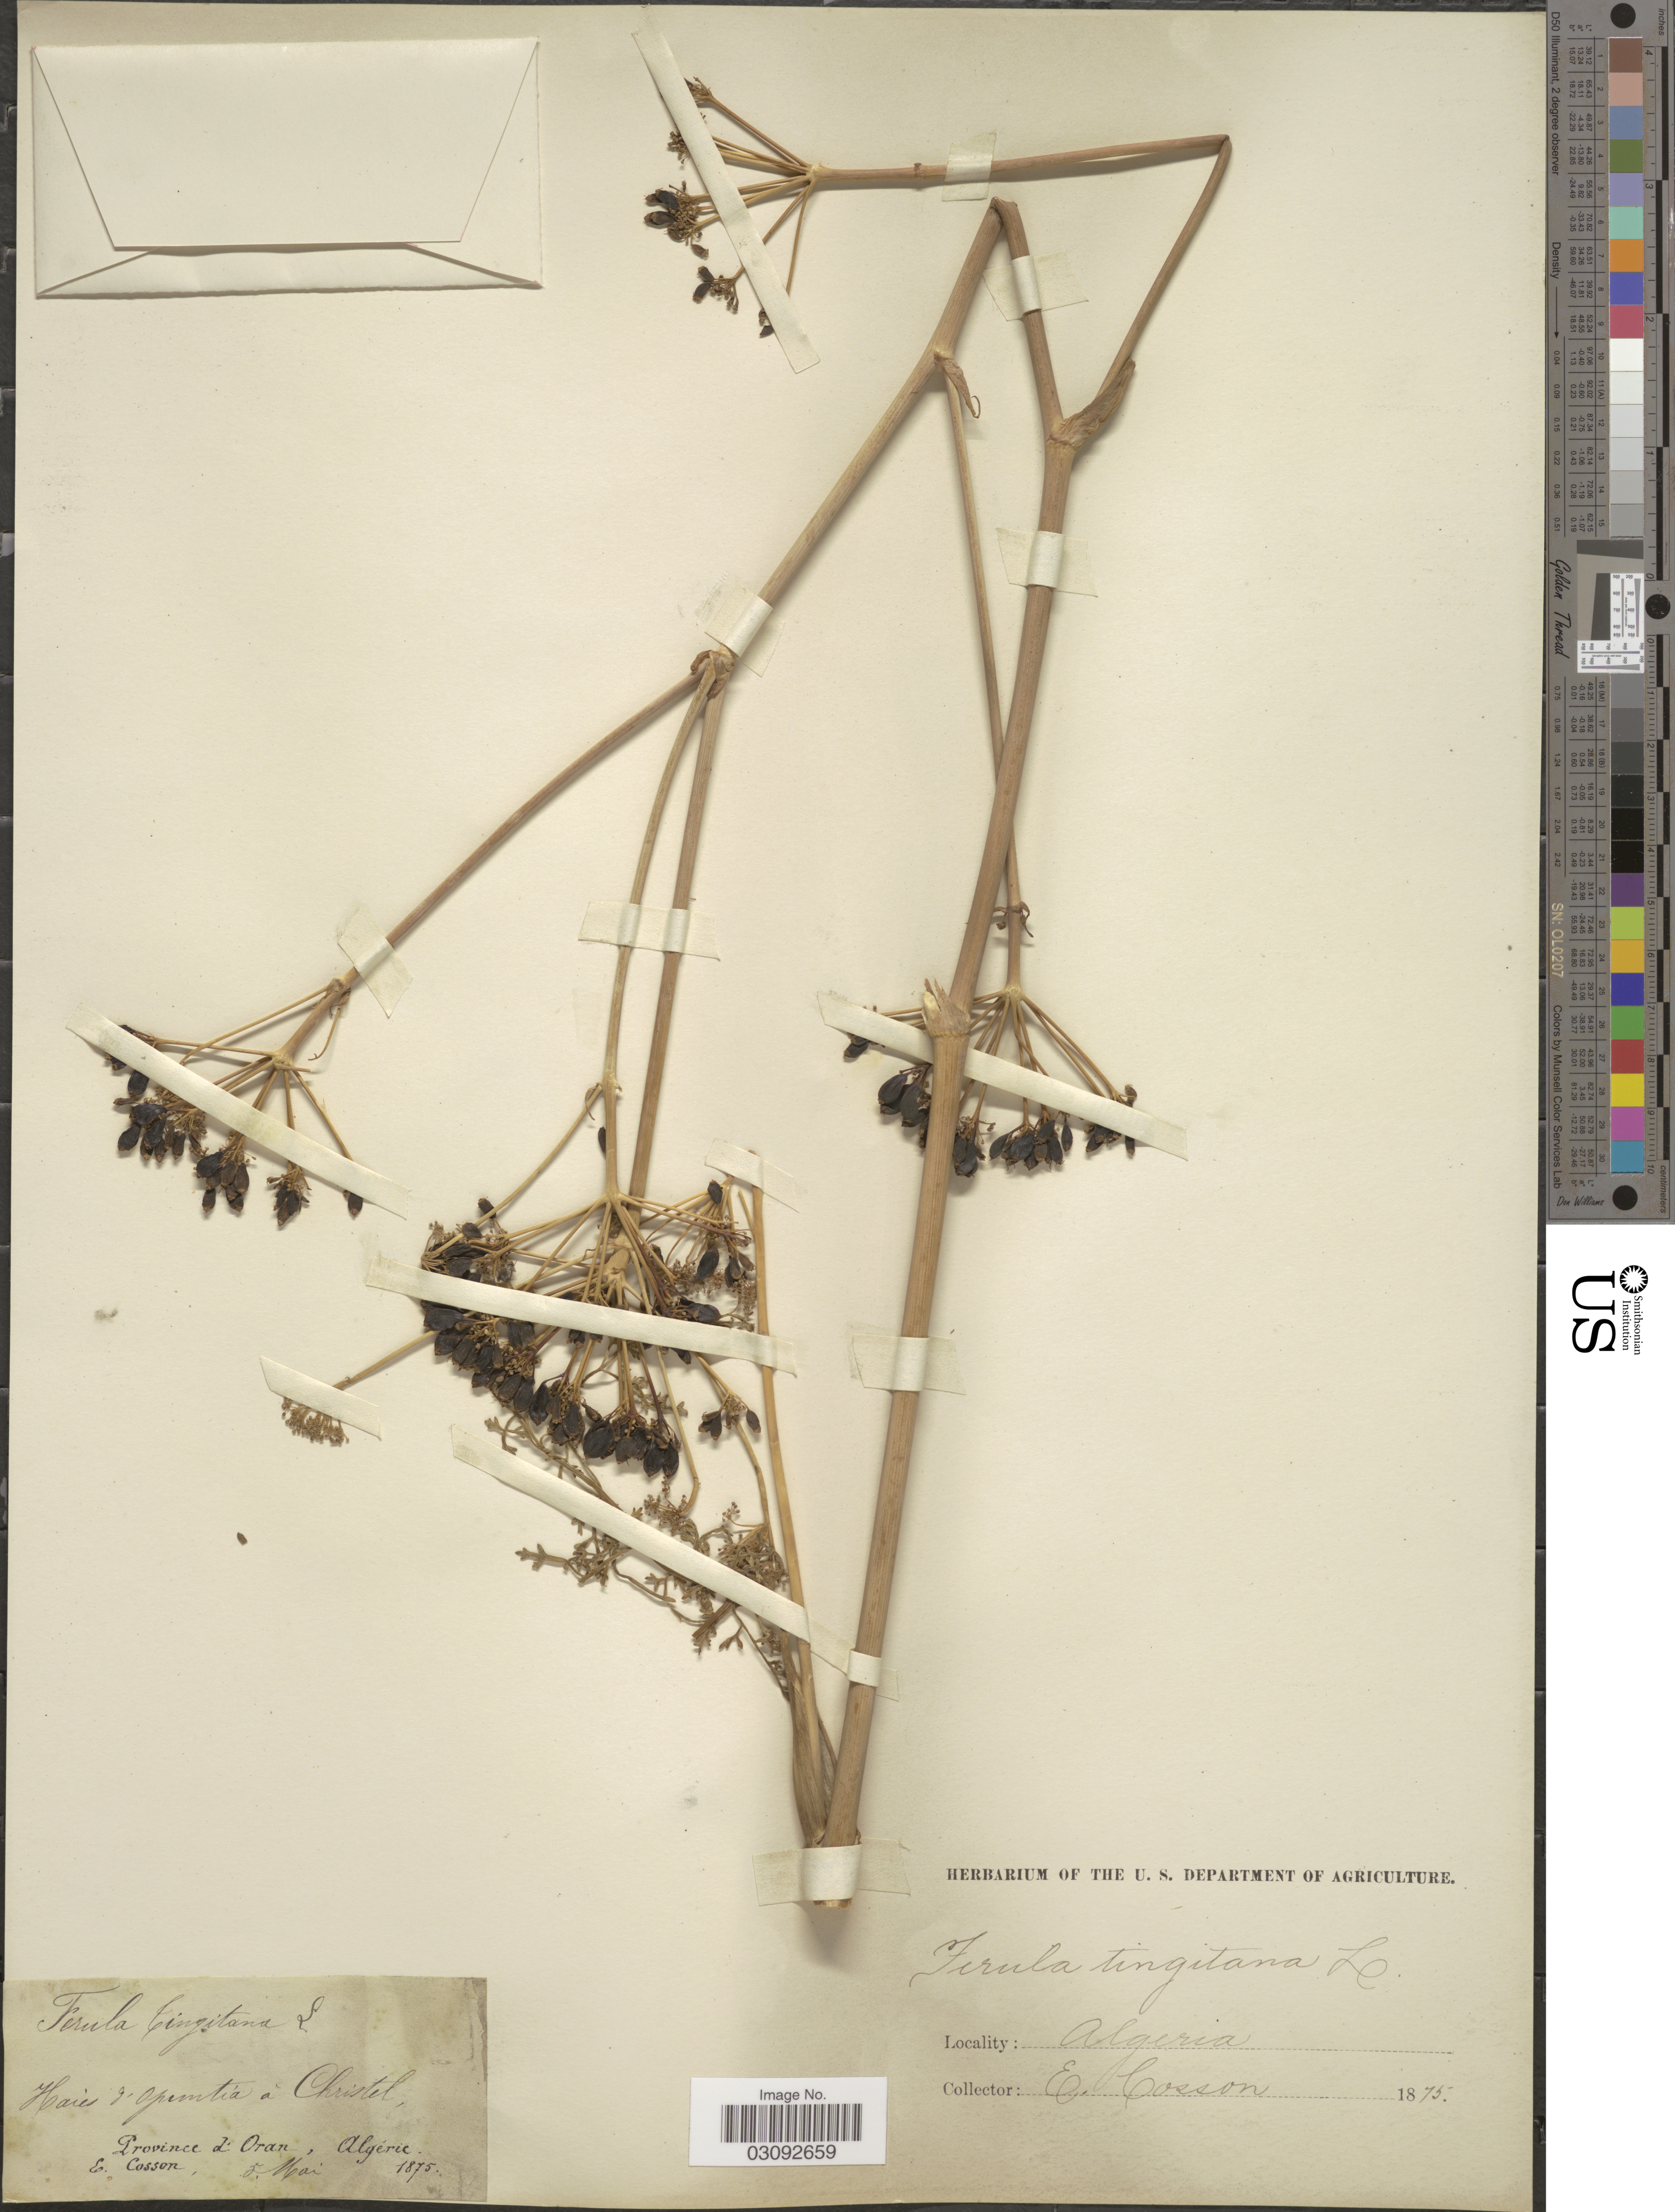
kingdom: Plantae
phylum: Tracheophyta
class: Magnoliopsida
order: Apiales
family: Apiaceae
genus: Ferula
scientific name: Ferula tingitana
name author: L.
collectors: E. Cosson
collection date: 1875-05-05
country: Algeria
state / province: Oran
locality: Haies d'Opuntia á Christel.